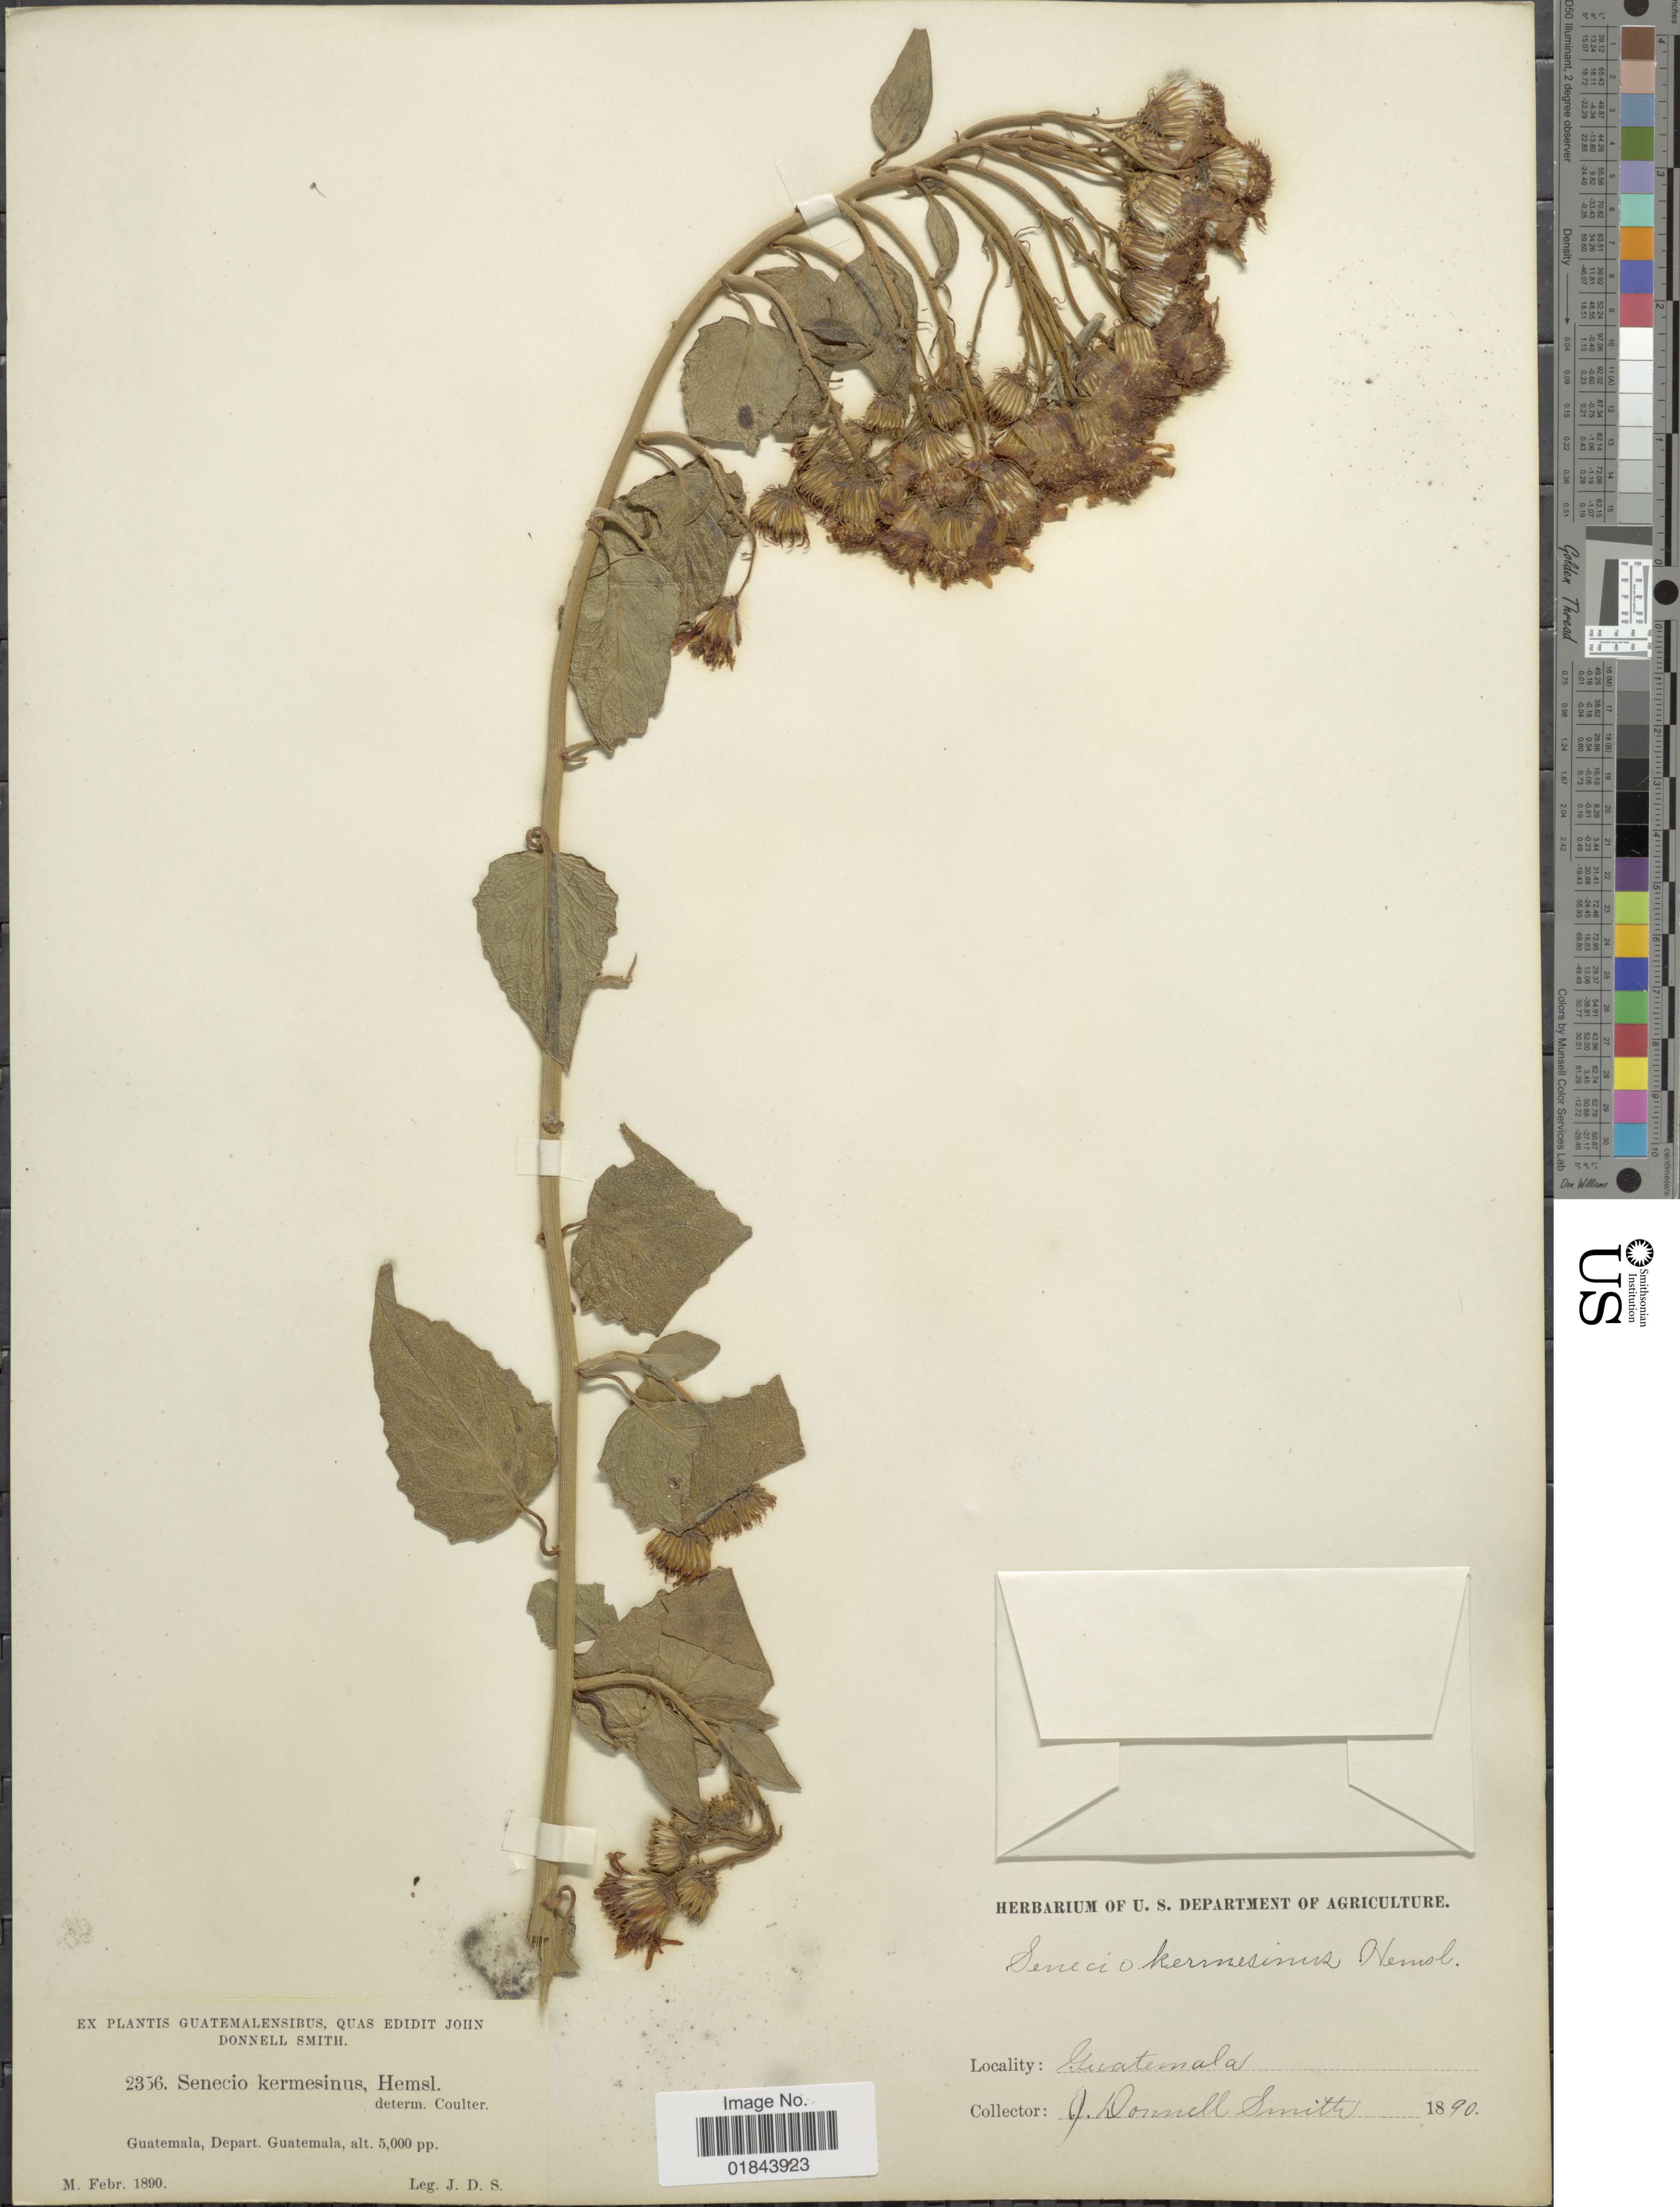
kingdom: Plantae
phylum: Tracheophyta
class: Magnoliopsida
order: Asterales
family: Asteraceae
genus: Pseudogynoxys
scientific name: Pseudogynoxys haenkei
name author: (DC.) Cabrera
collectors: J. Donnell Smith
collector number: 2356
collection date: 1890-02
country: Guatemala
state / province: Guatemala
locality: Depart. Guatemala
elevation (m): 1524